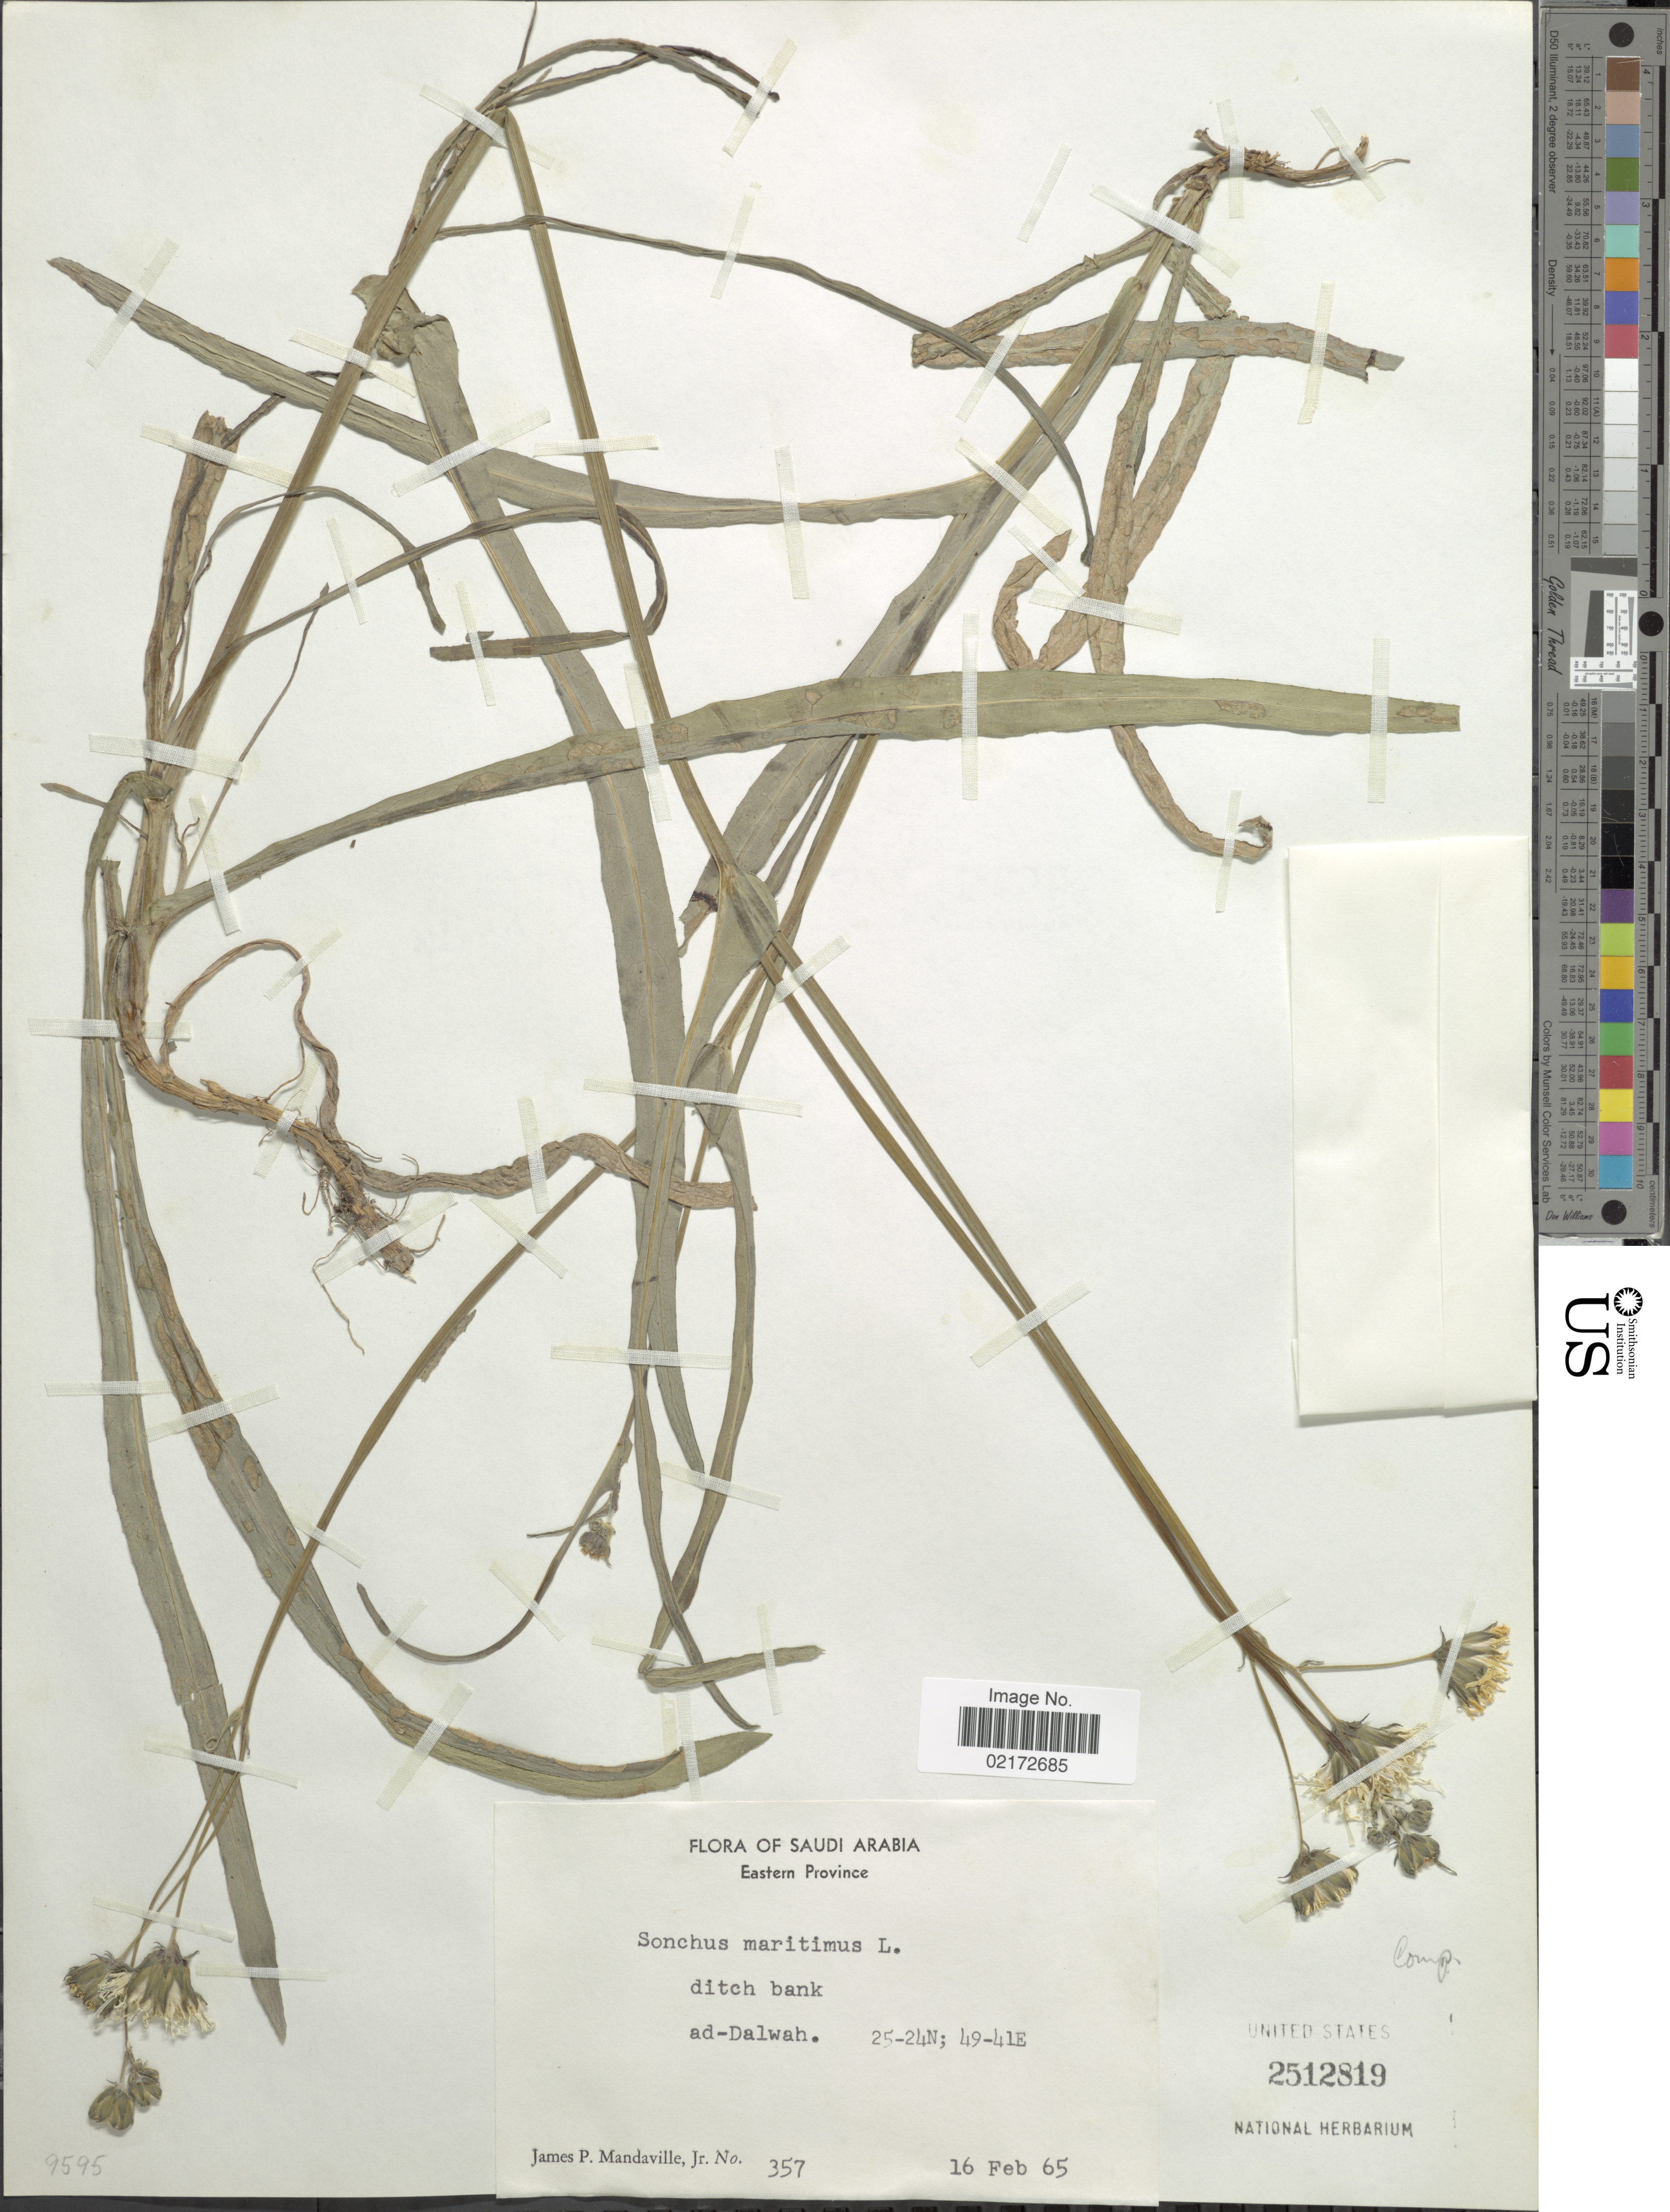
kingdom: Plantae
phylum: Tracheophyta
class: Magnoliopsida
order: Asterales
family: Asteraceae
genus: Sonchus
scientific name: Sonchus maritimus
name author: L.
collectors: J. Mandaville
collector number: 357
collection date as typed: Transcribed d/m/y: 16/2/65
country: Saudi Arabia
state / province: Ash Sharqiyah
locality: Eastern Province. Ditch bank ad-Dalwah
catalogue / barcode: US 2512819